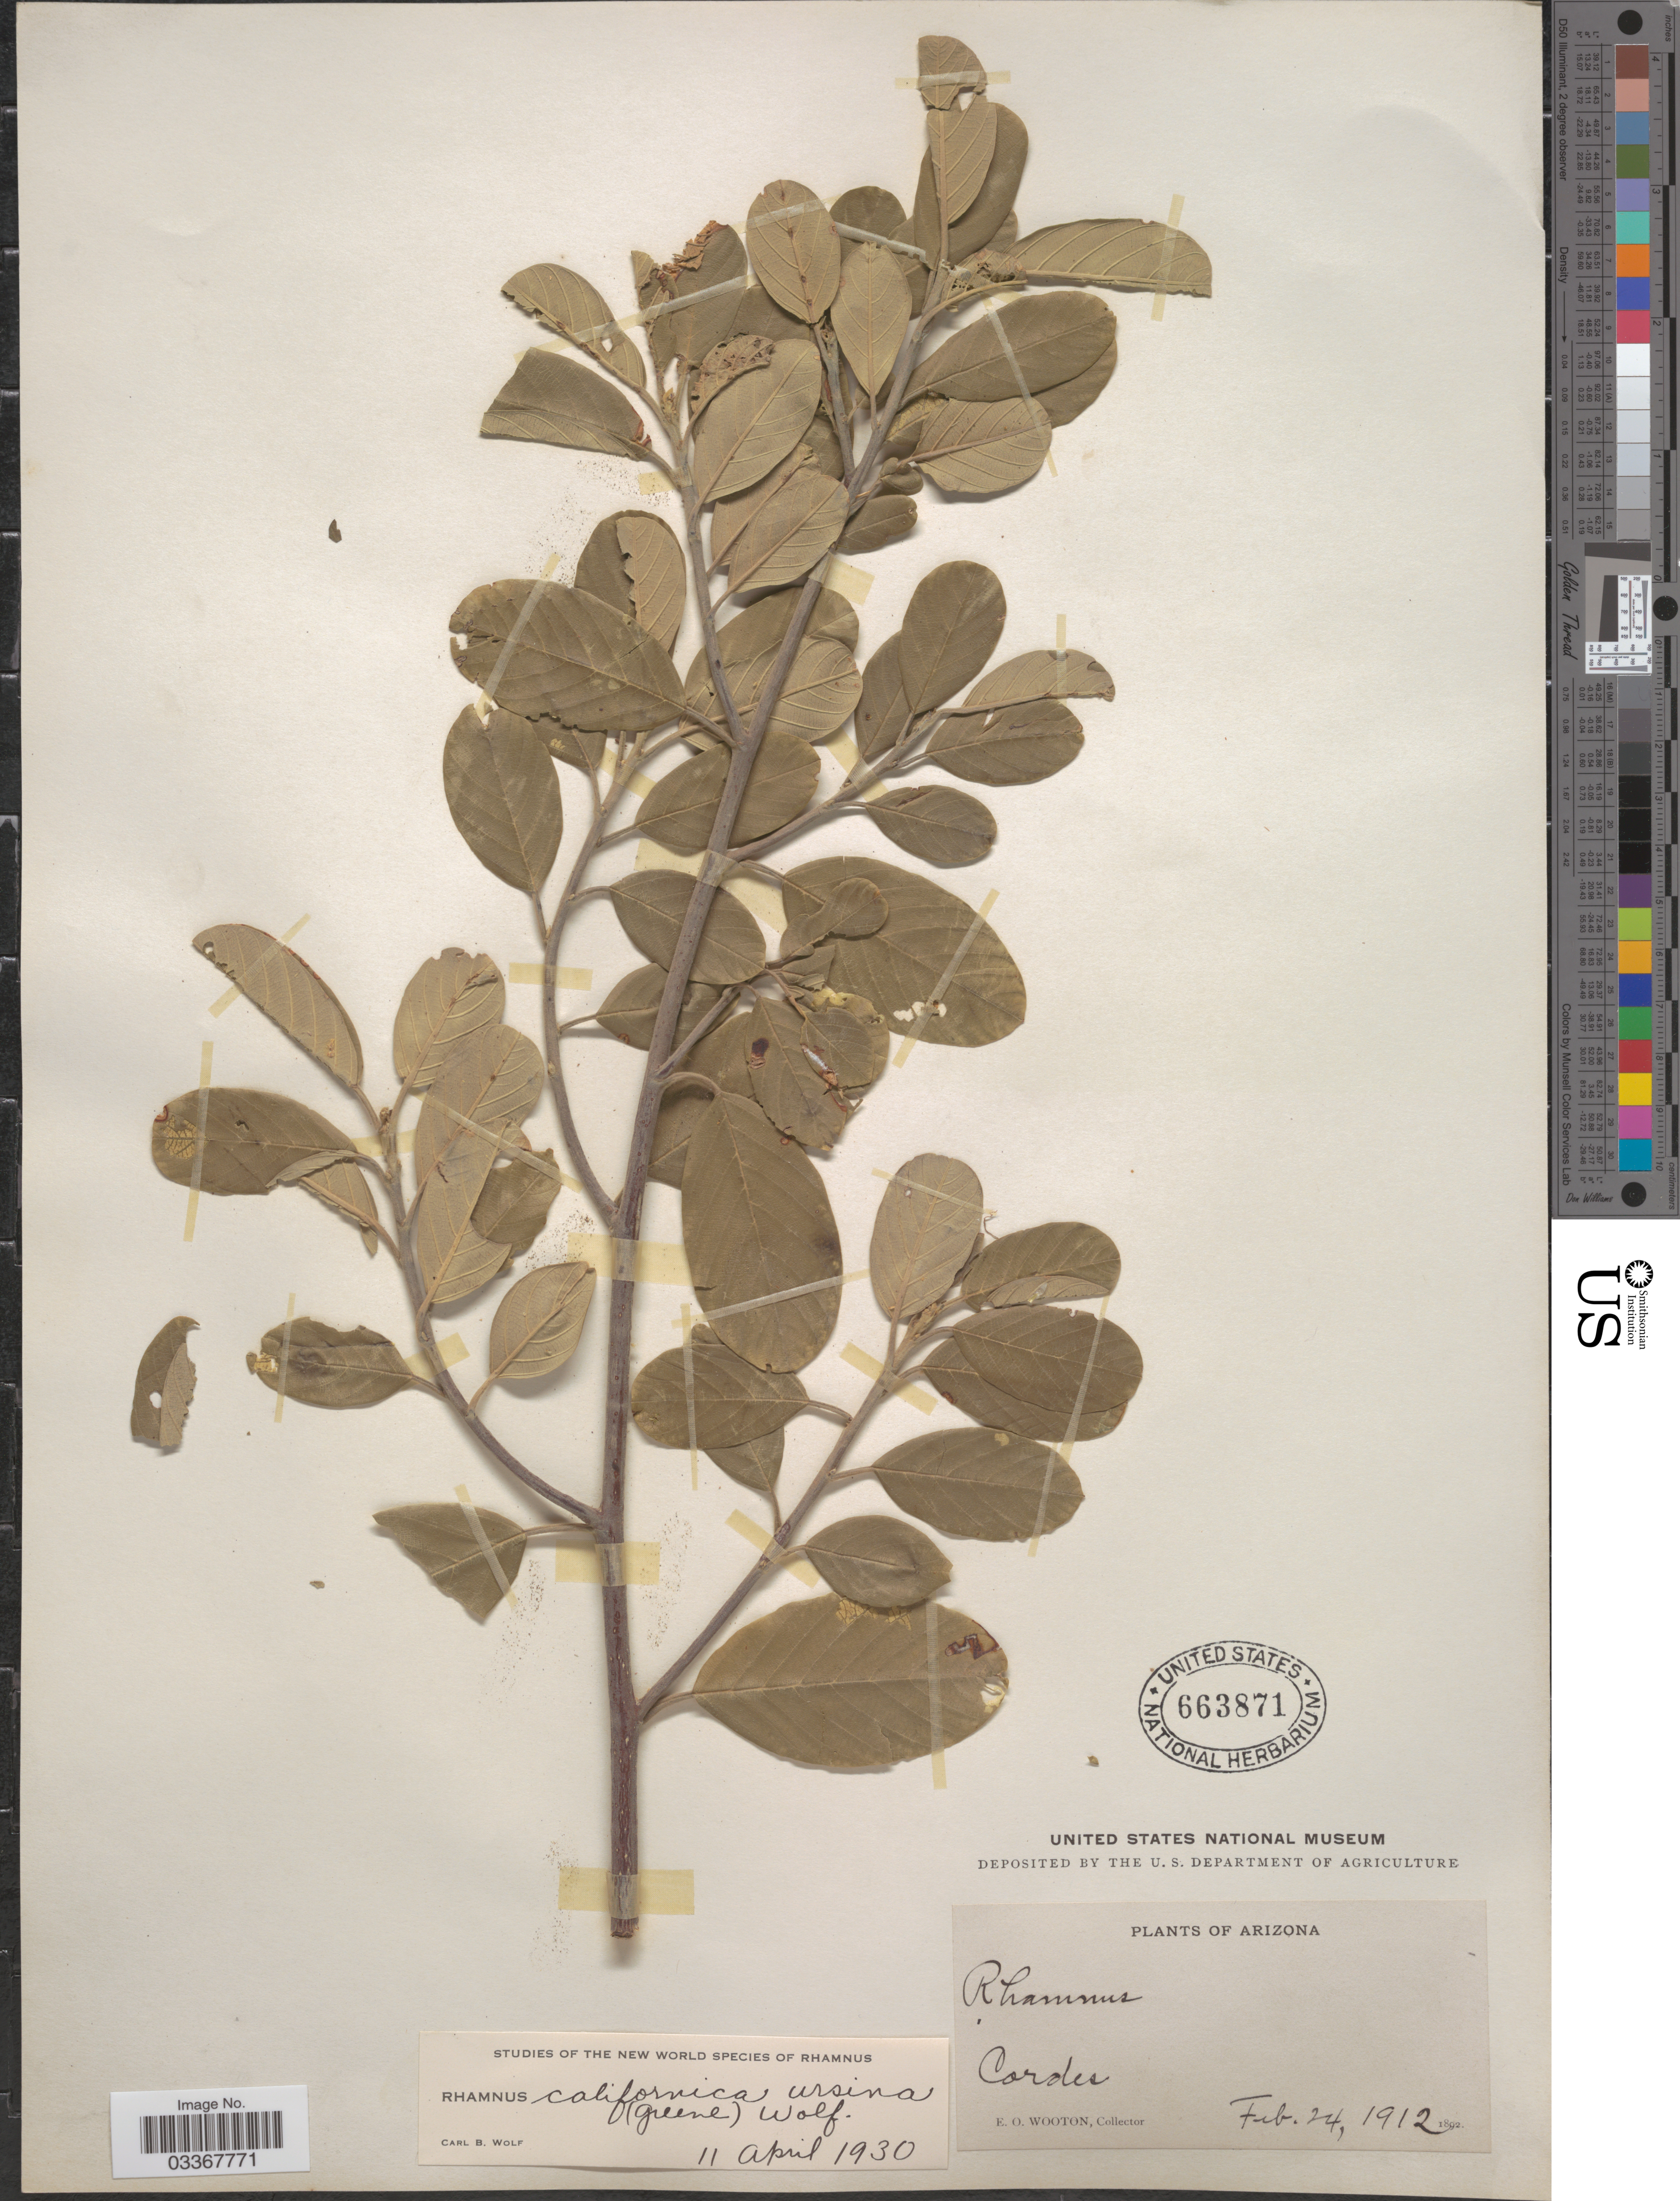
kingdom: Plantae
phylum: Tracheophyta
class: Magnoliopsida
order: Rosales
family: Rhamnaceae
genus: Frangula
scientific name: Frangula californica subsp. ursina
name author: (Greene) Kartesz & Gandhi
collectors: E. O. Wooton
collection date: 1912-02-24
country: United States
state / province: Arizona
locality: Cardes.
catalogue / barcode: US 663871